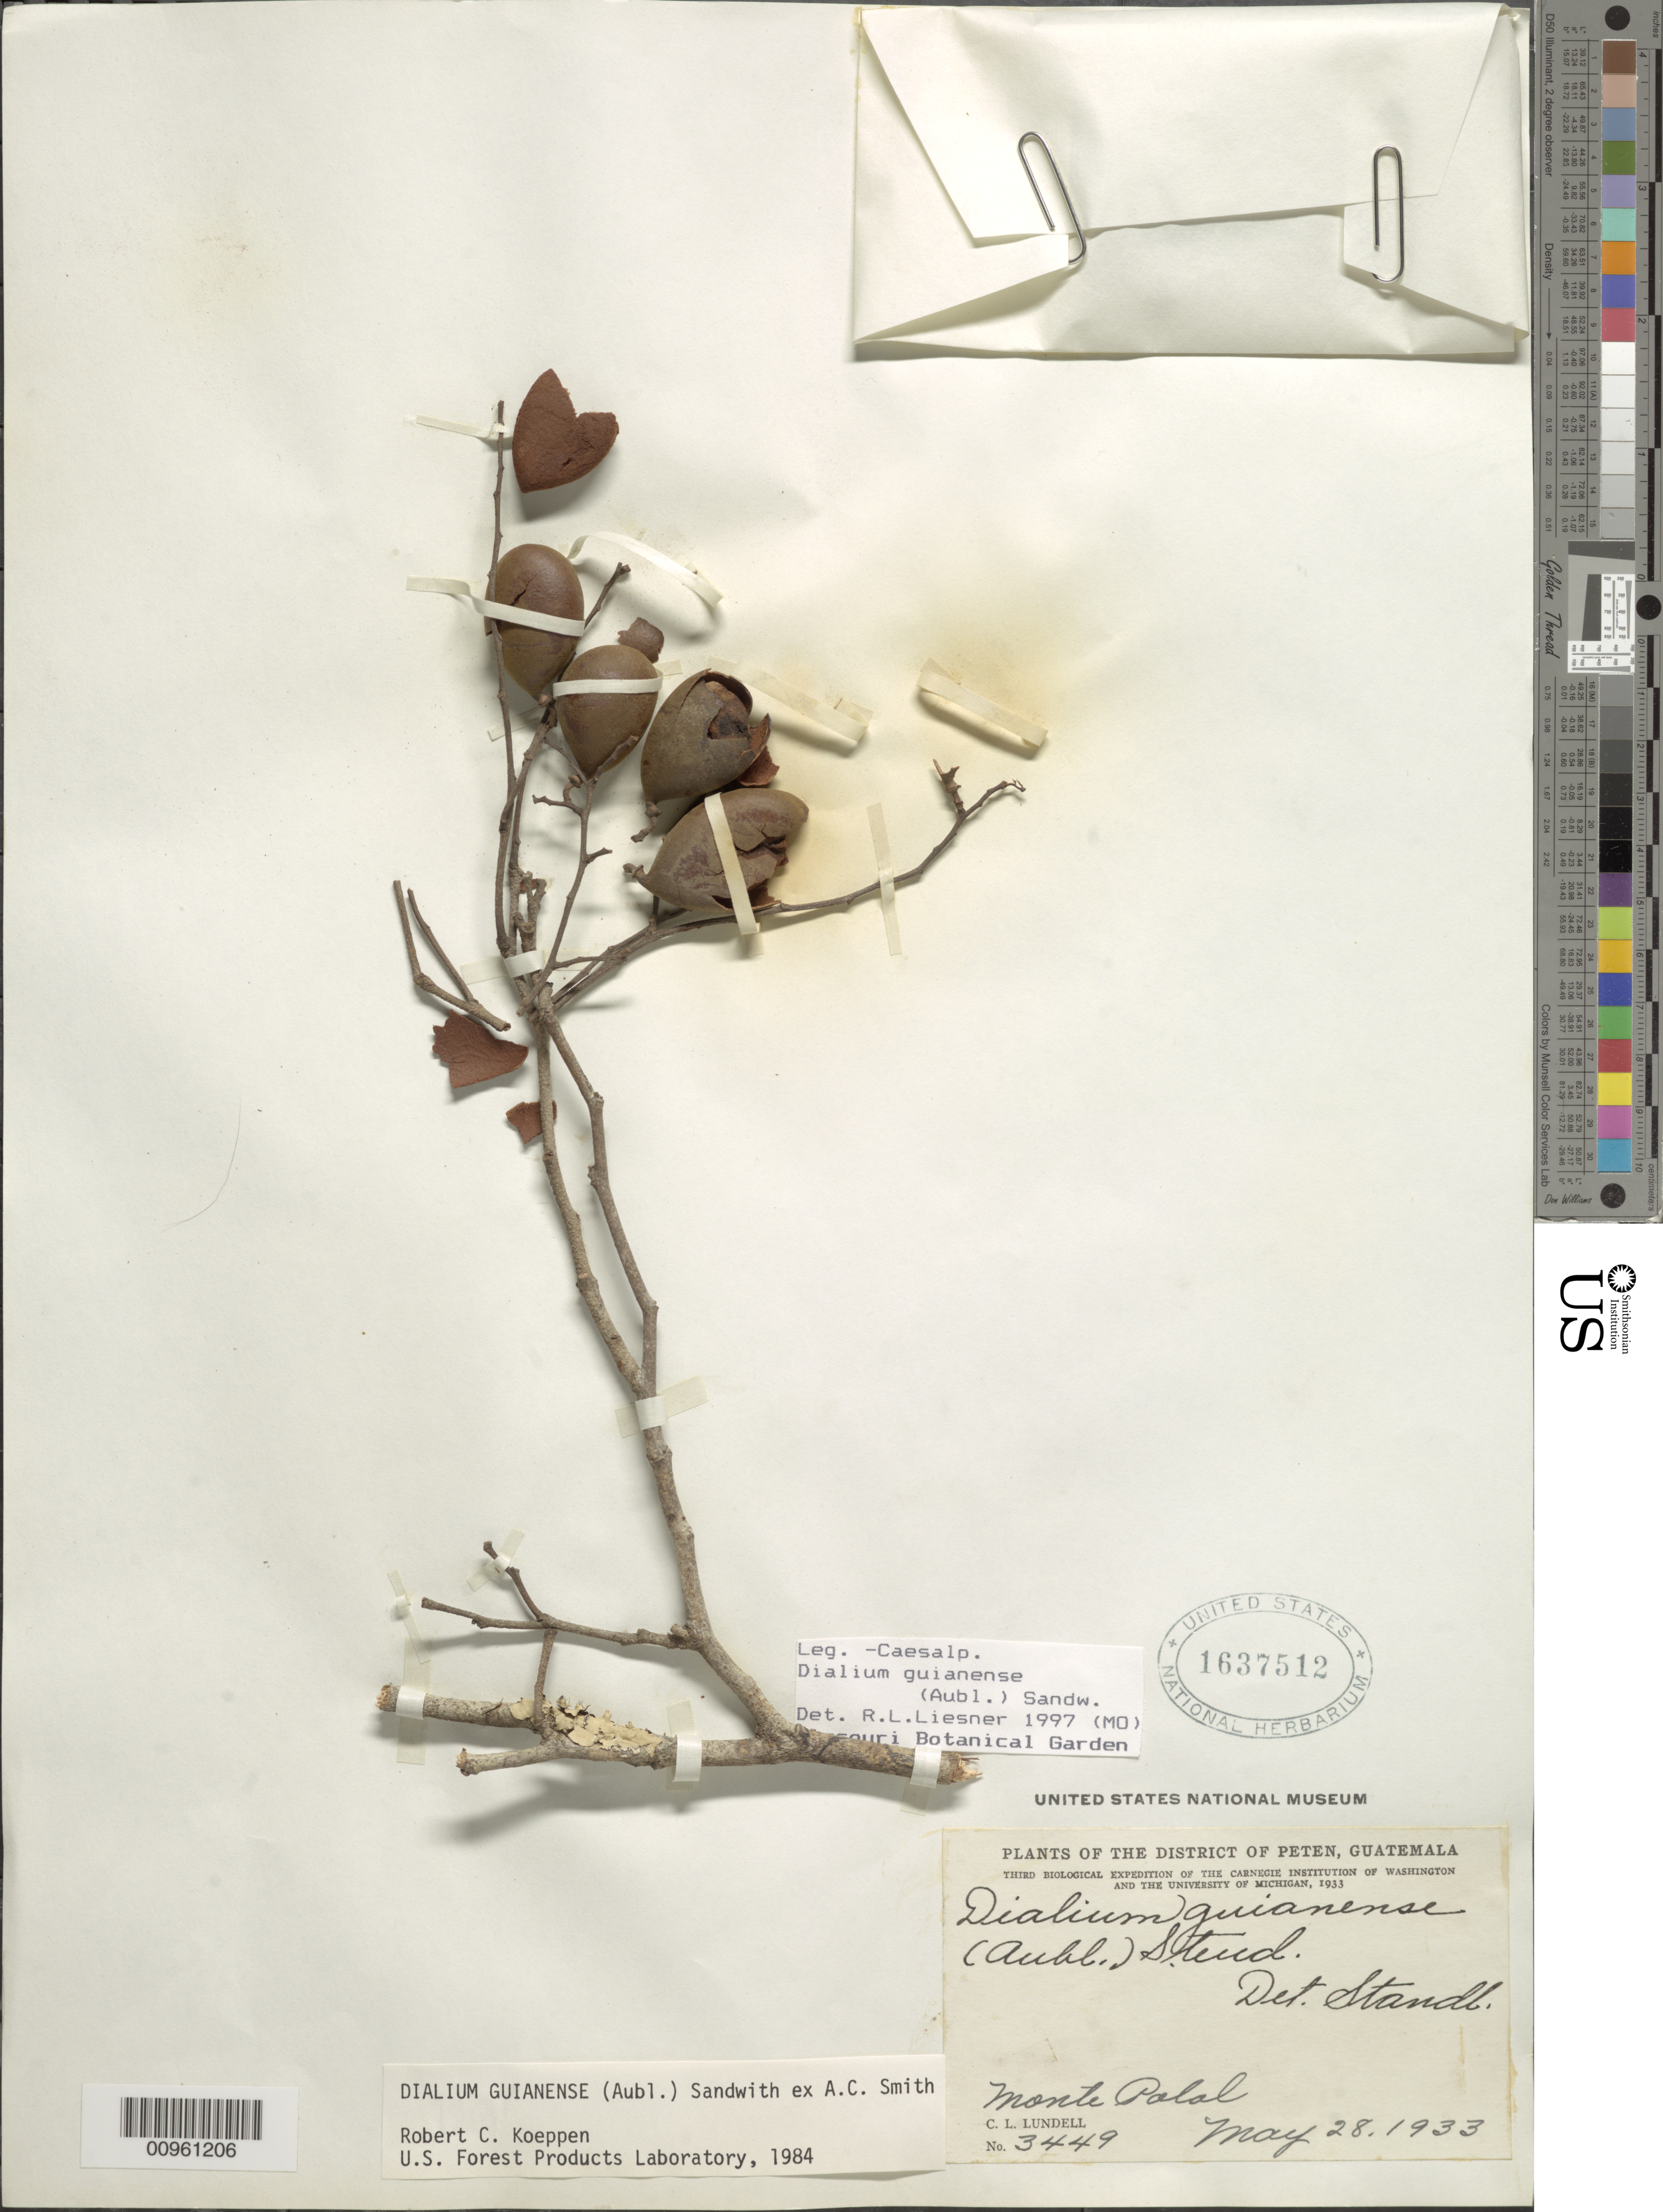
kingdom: Plantae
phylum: Tracheophyta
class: Magnoliopsida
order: Fabales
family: Fabaceae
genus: Dialium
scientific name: Dialium guianense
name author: (Aubl.) Sandwith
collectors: C. L. Lundell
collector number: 3449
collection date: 1933-05-28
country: Guatemala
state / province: El Petén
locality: Monte Palal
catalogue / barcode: US 1637512